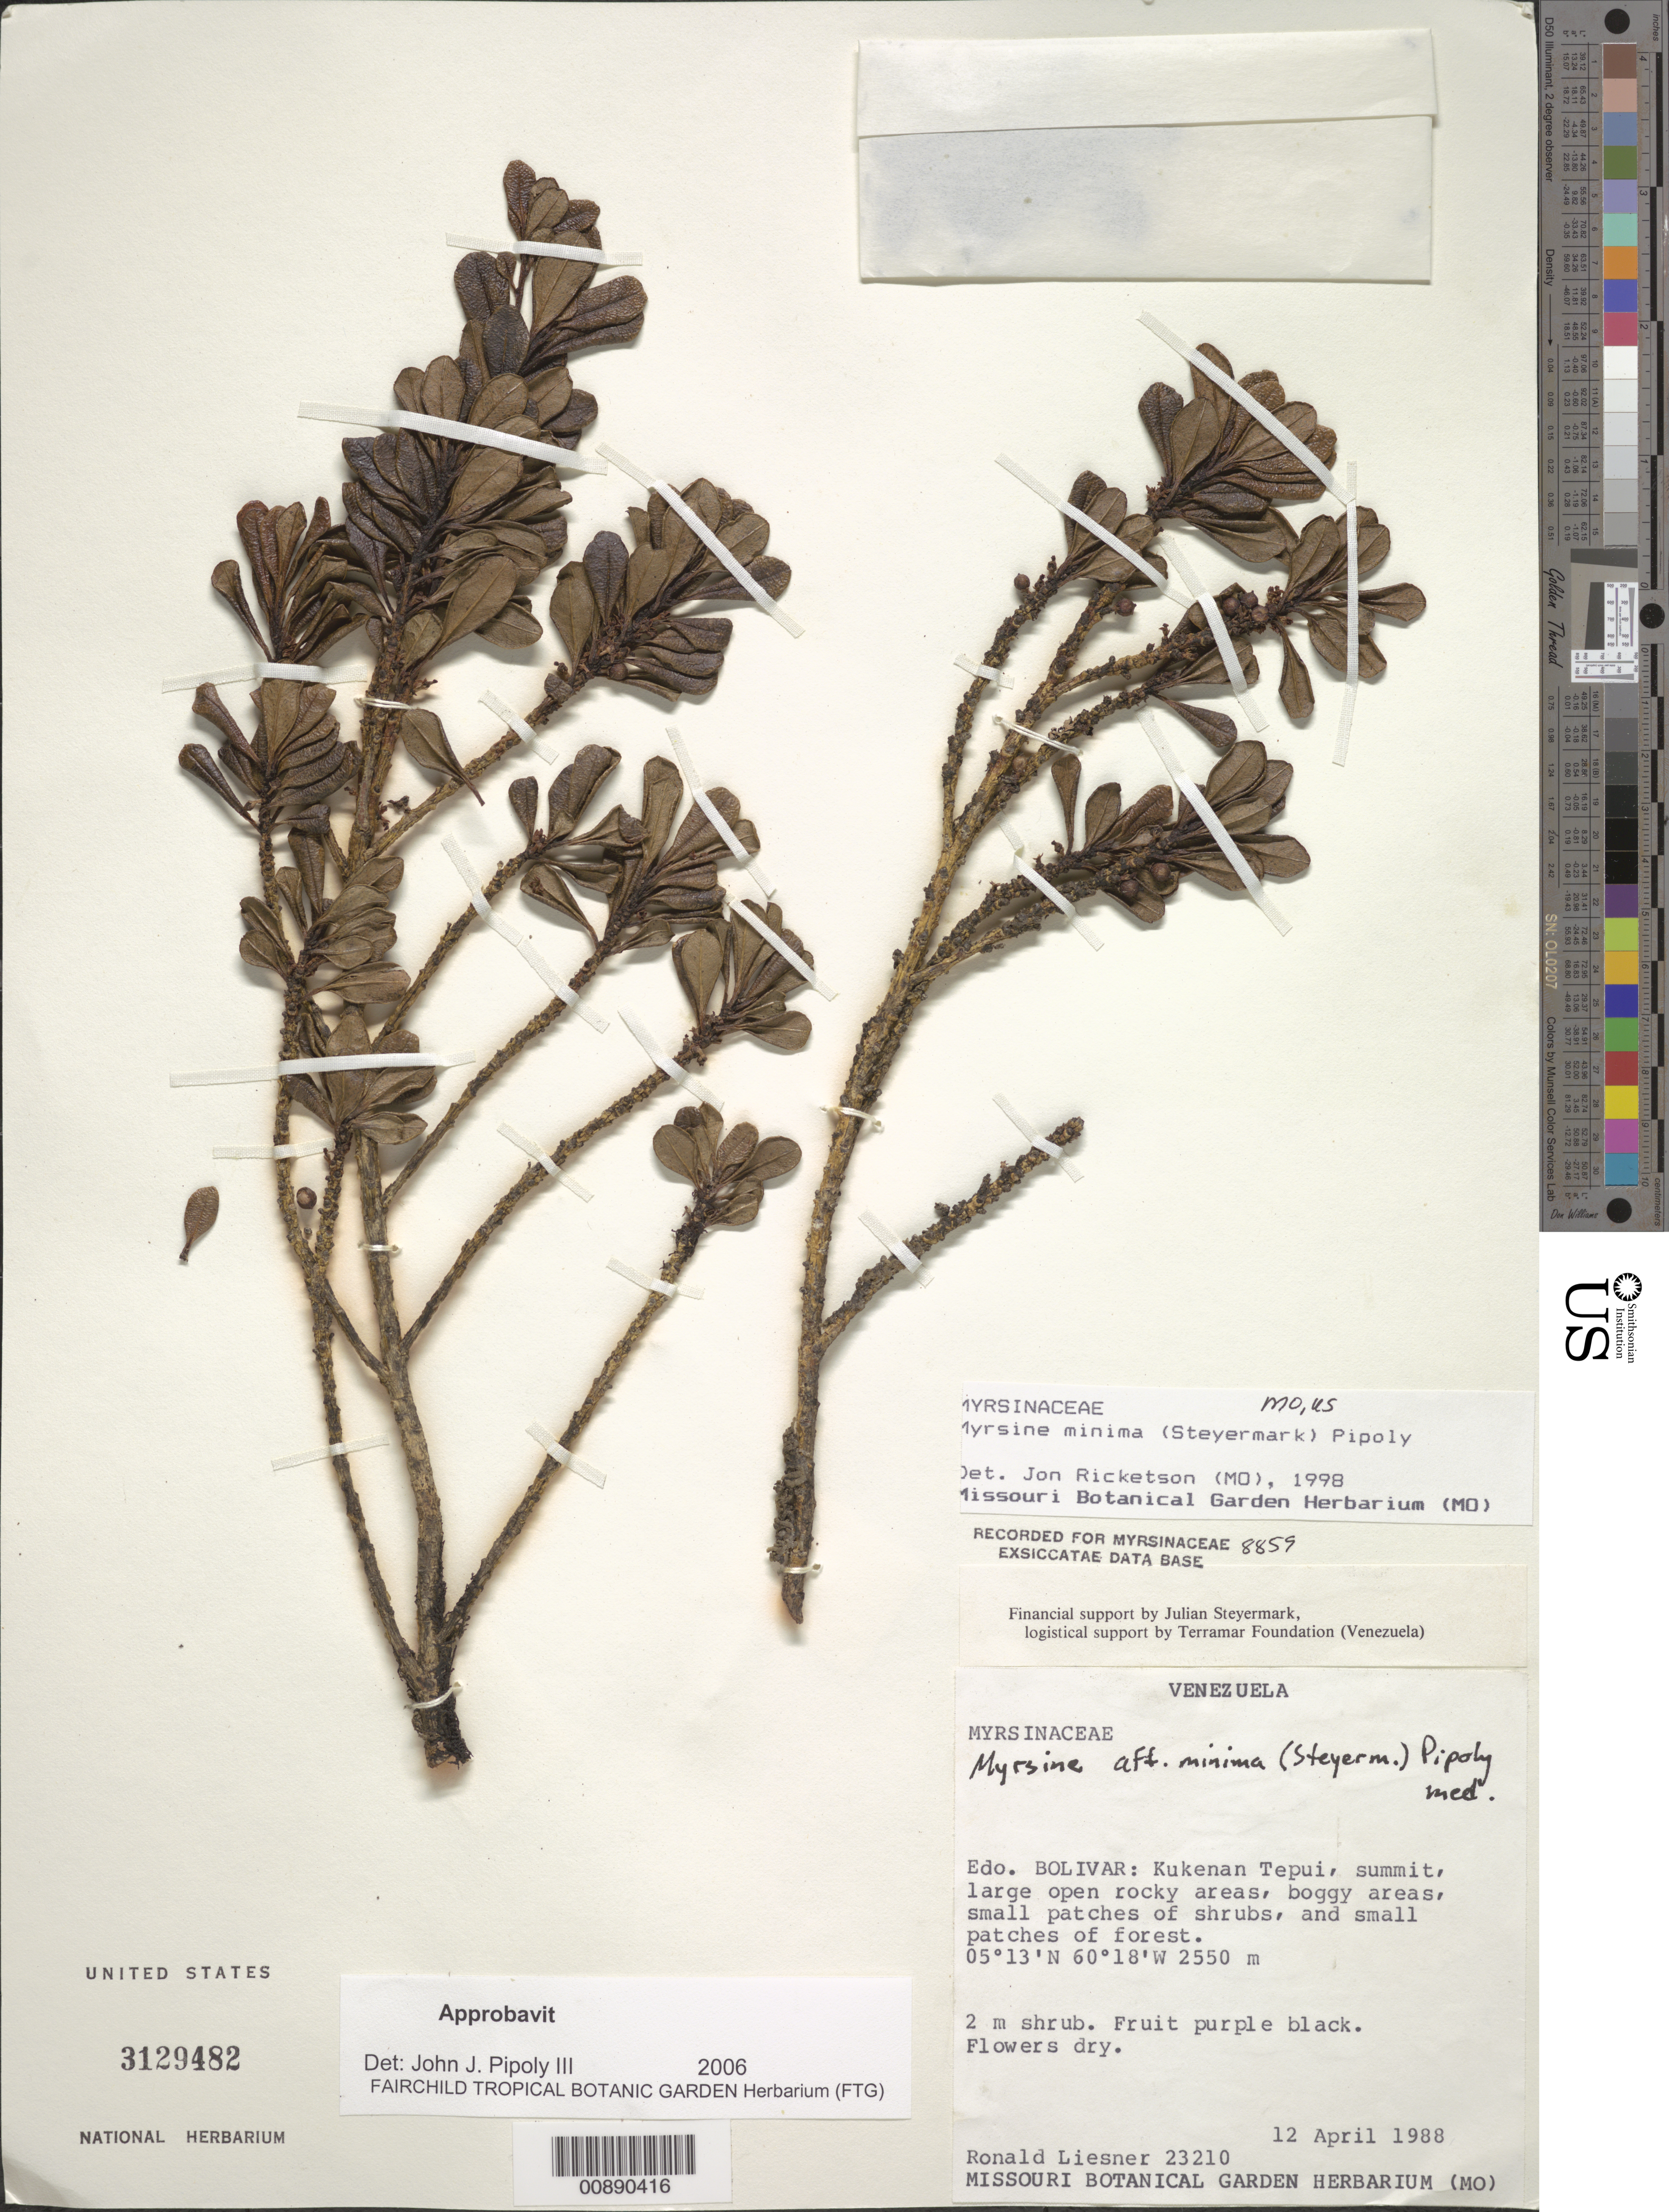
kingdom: Plantae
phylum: Tracheophyta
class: Magnoliopsida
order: Ericales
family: Primulaceae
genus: Myrsine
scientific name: Myrsine minima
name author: (Steyerm.) Pipoly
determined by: Pipoly, J. J., III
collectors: R. L. Liesner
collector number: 23210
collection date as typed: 12-Apr-88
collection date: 1988-04-12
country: Guyana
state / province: Cuyuni-Mazaruni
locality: Kukenan tepuí, summit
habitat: Large open rocky areas, boggy areas, small patches of shrubs, small patches of forest; in shady crevice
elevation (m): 2550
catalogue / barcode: US 3129482